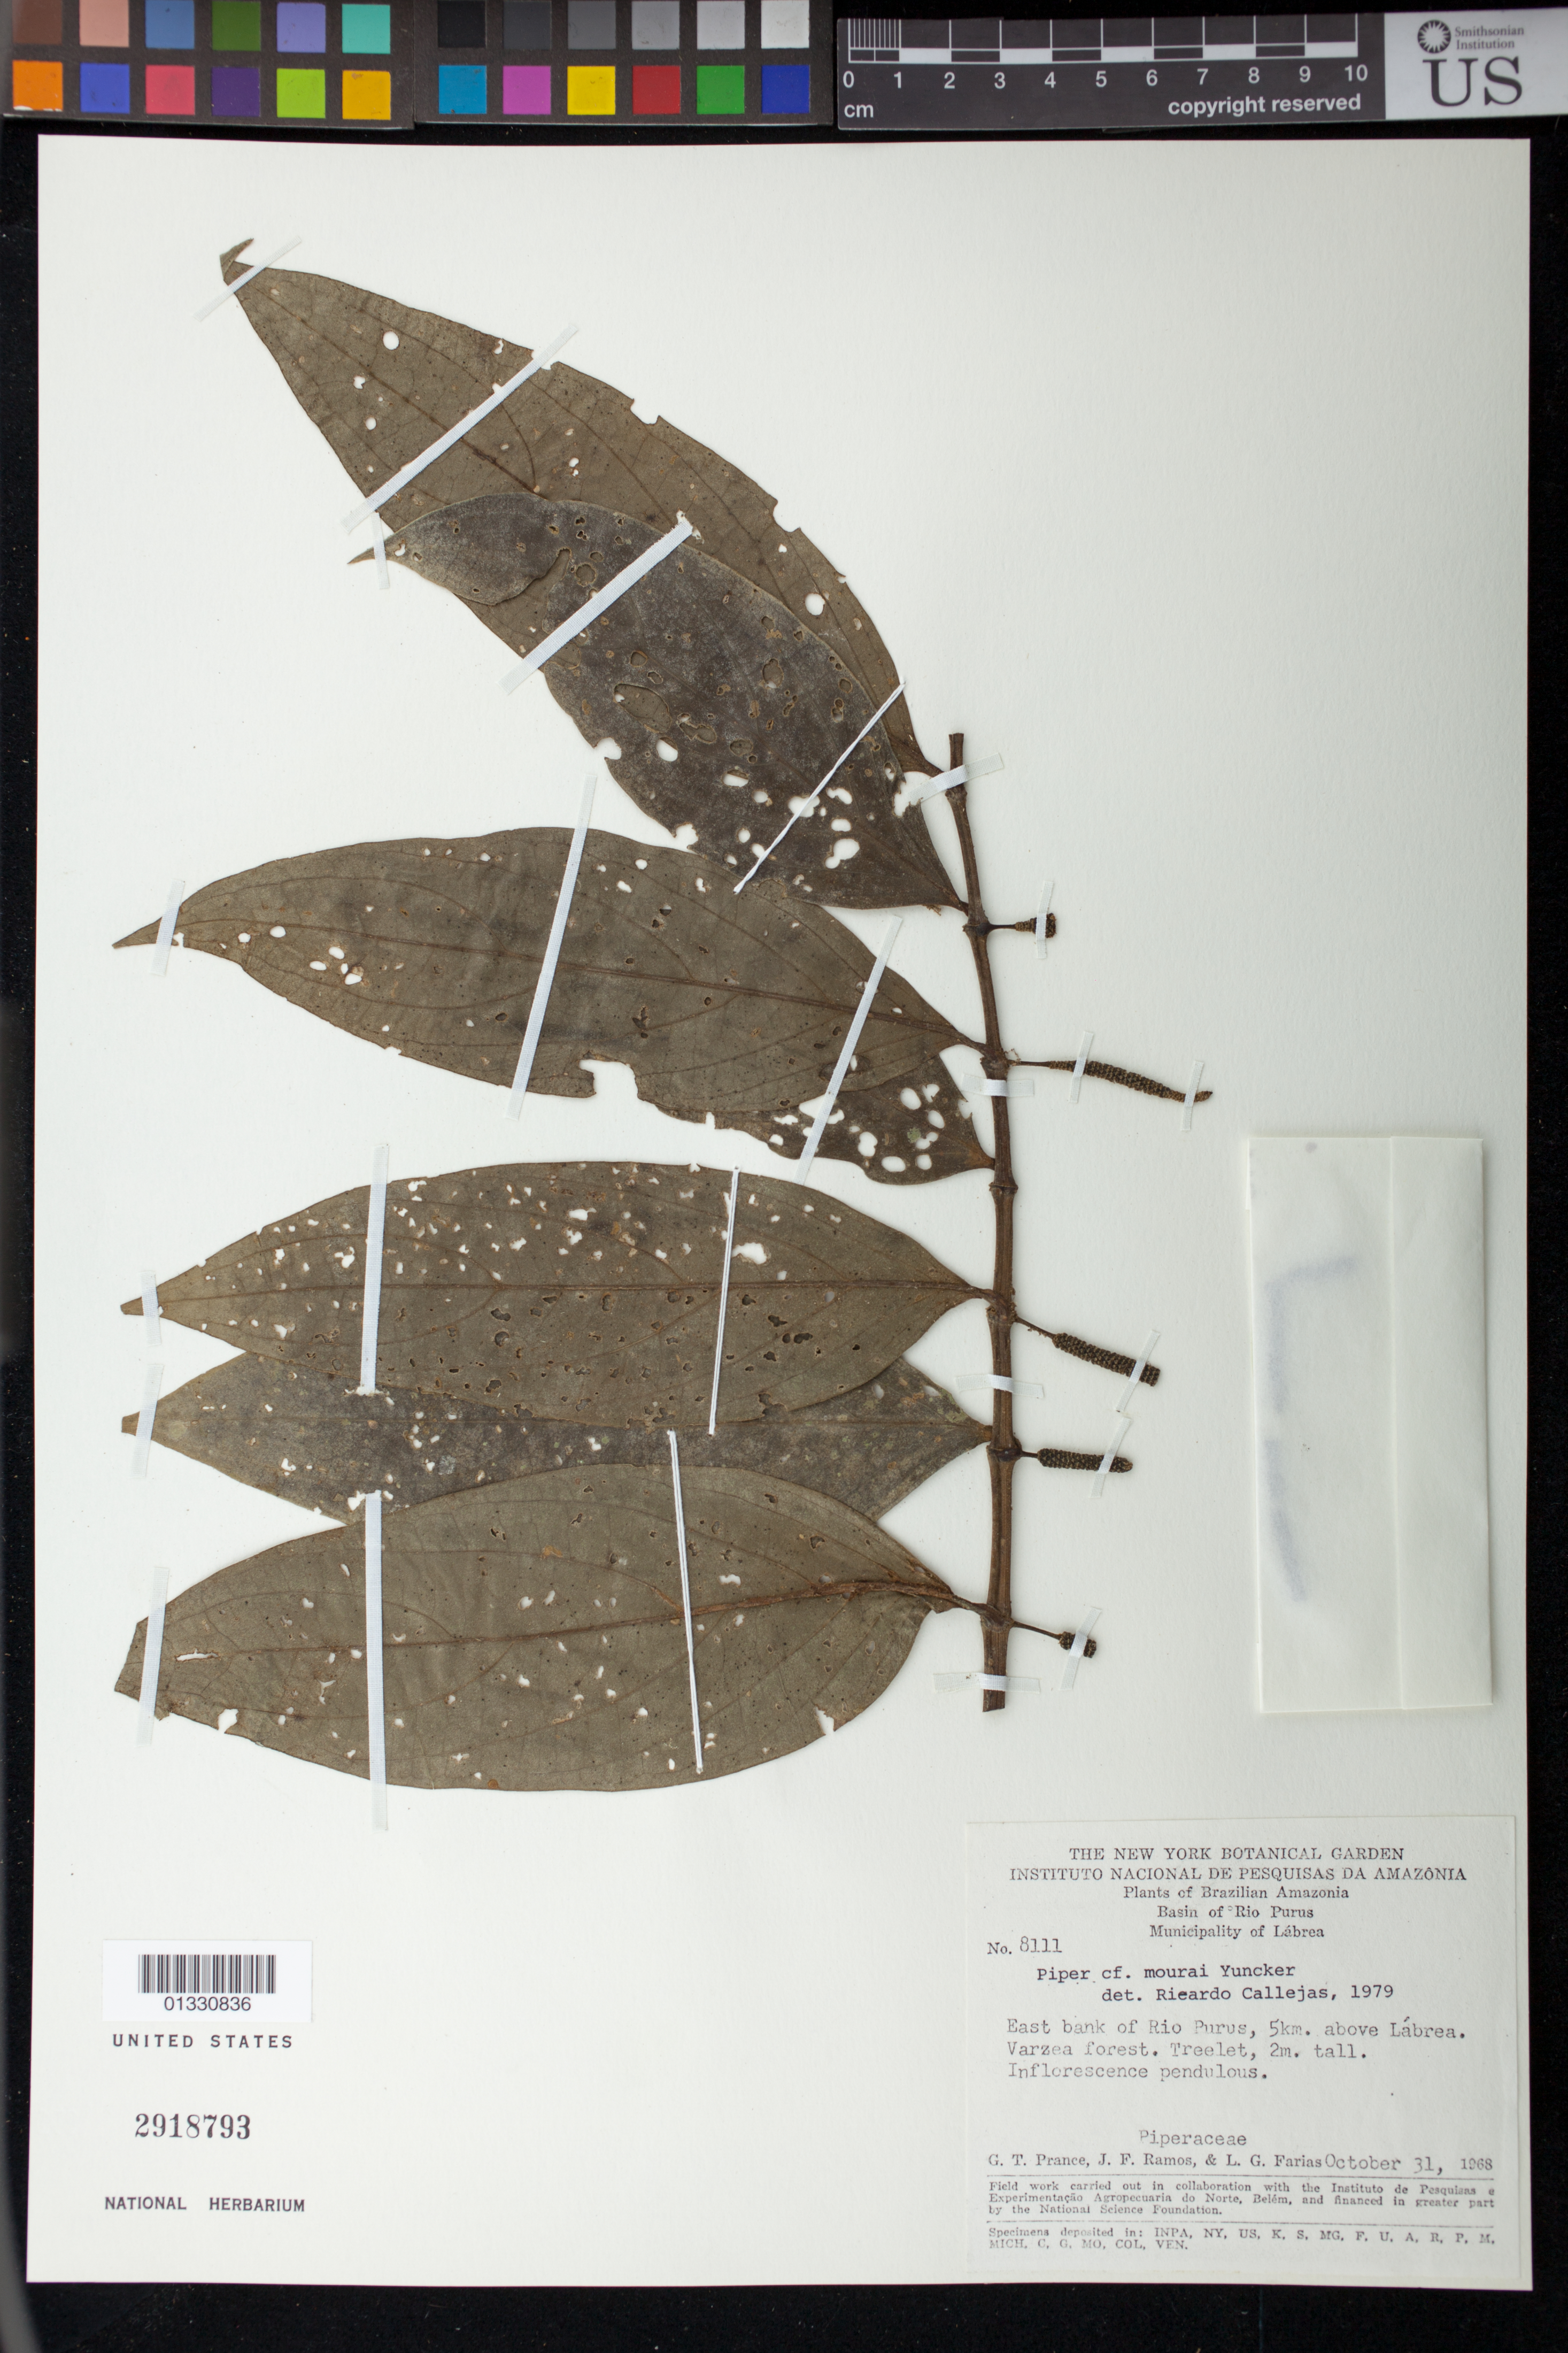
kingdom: Plantae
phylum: Tracheophyta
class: Magnoliopsida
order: Piperales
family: Piperaceae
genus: Piper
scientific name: Piper mourai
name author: Yunck.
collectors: G. T. Prance, J. F. Ramos & L. G. Farias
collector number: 8111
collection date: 1968-10-31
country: Brazil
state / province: Amazonas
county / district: Lábrea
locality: East bank of Rio Purus, 5km above Lábrea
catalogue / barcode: US 2918793